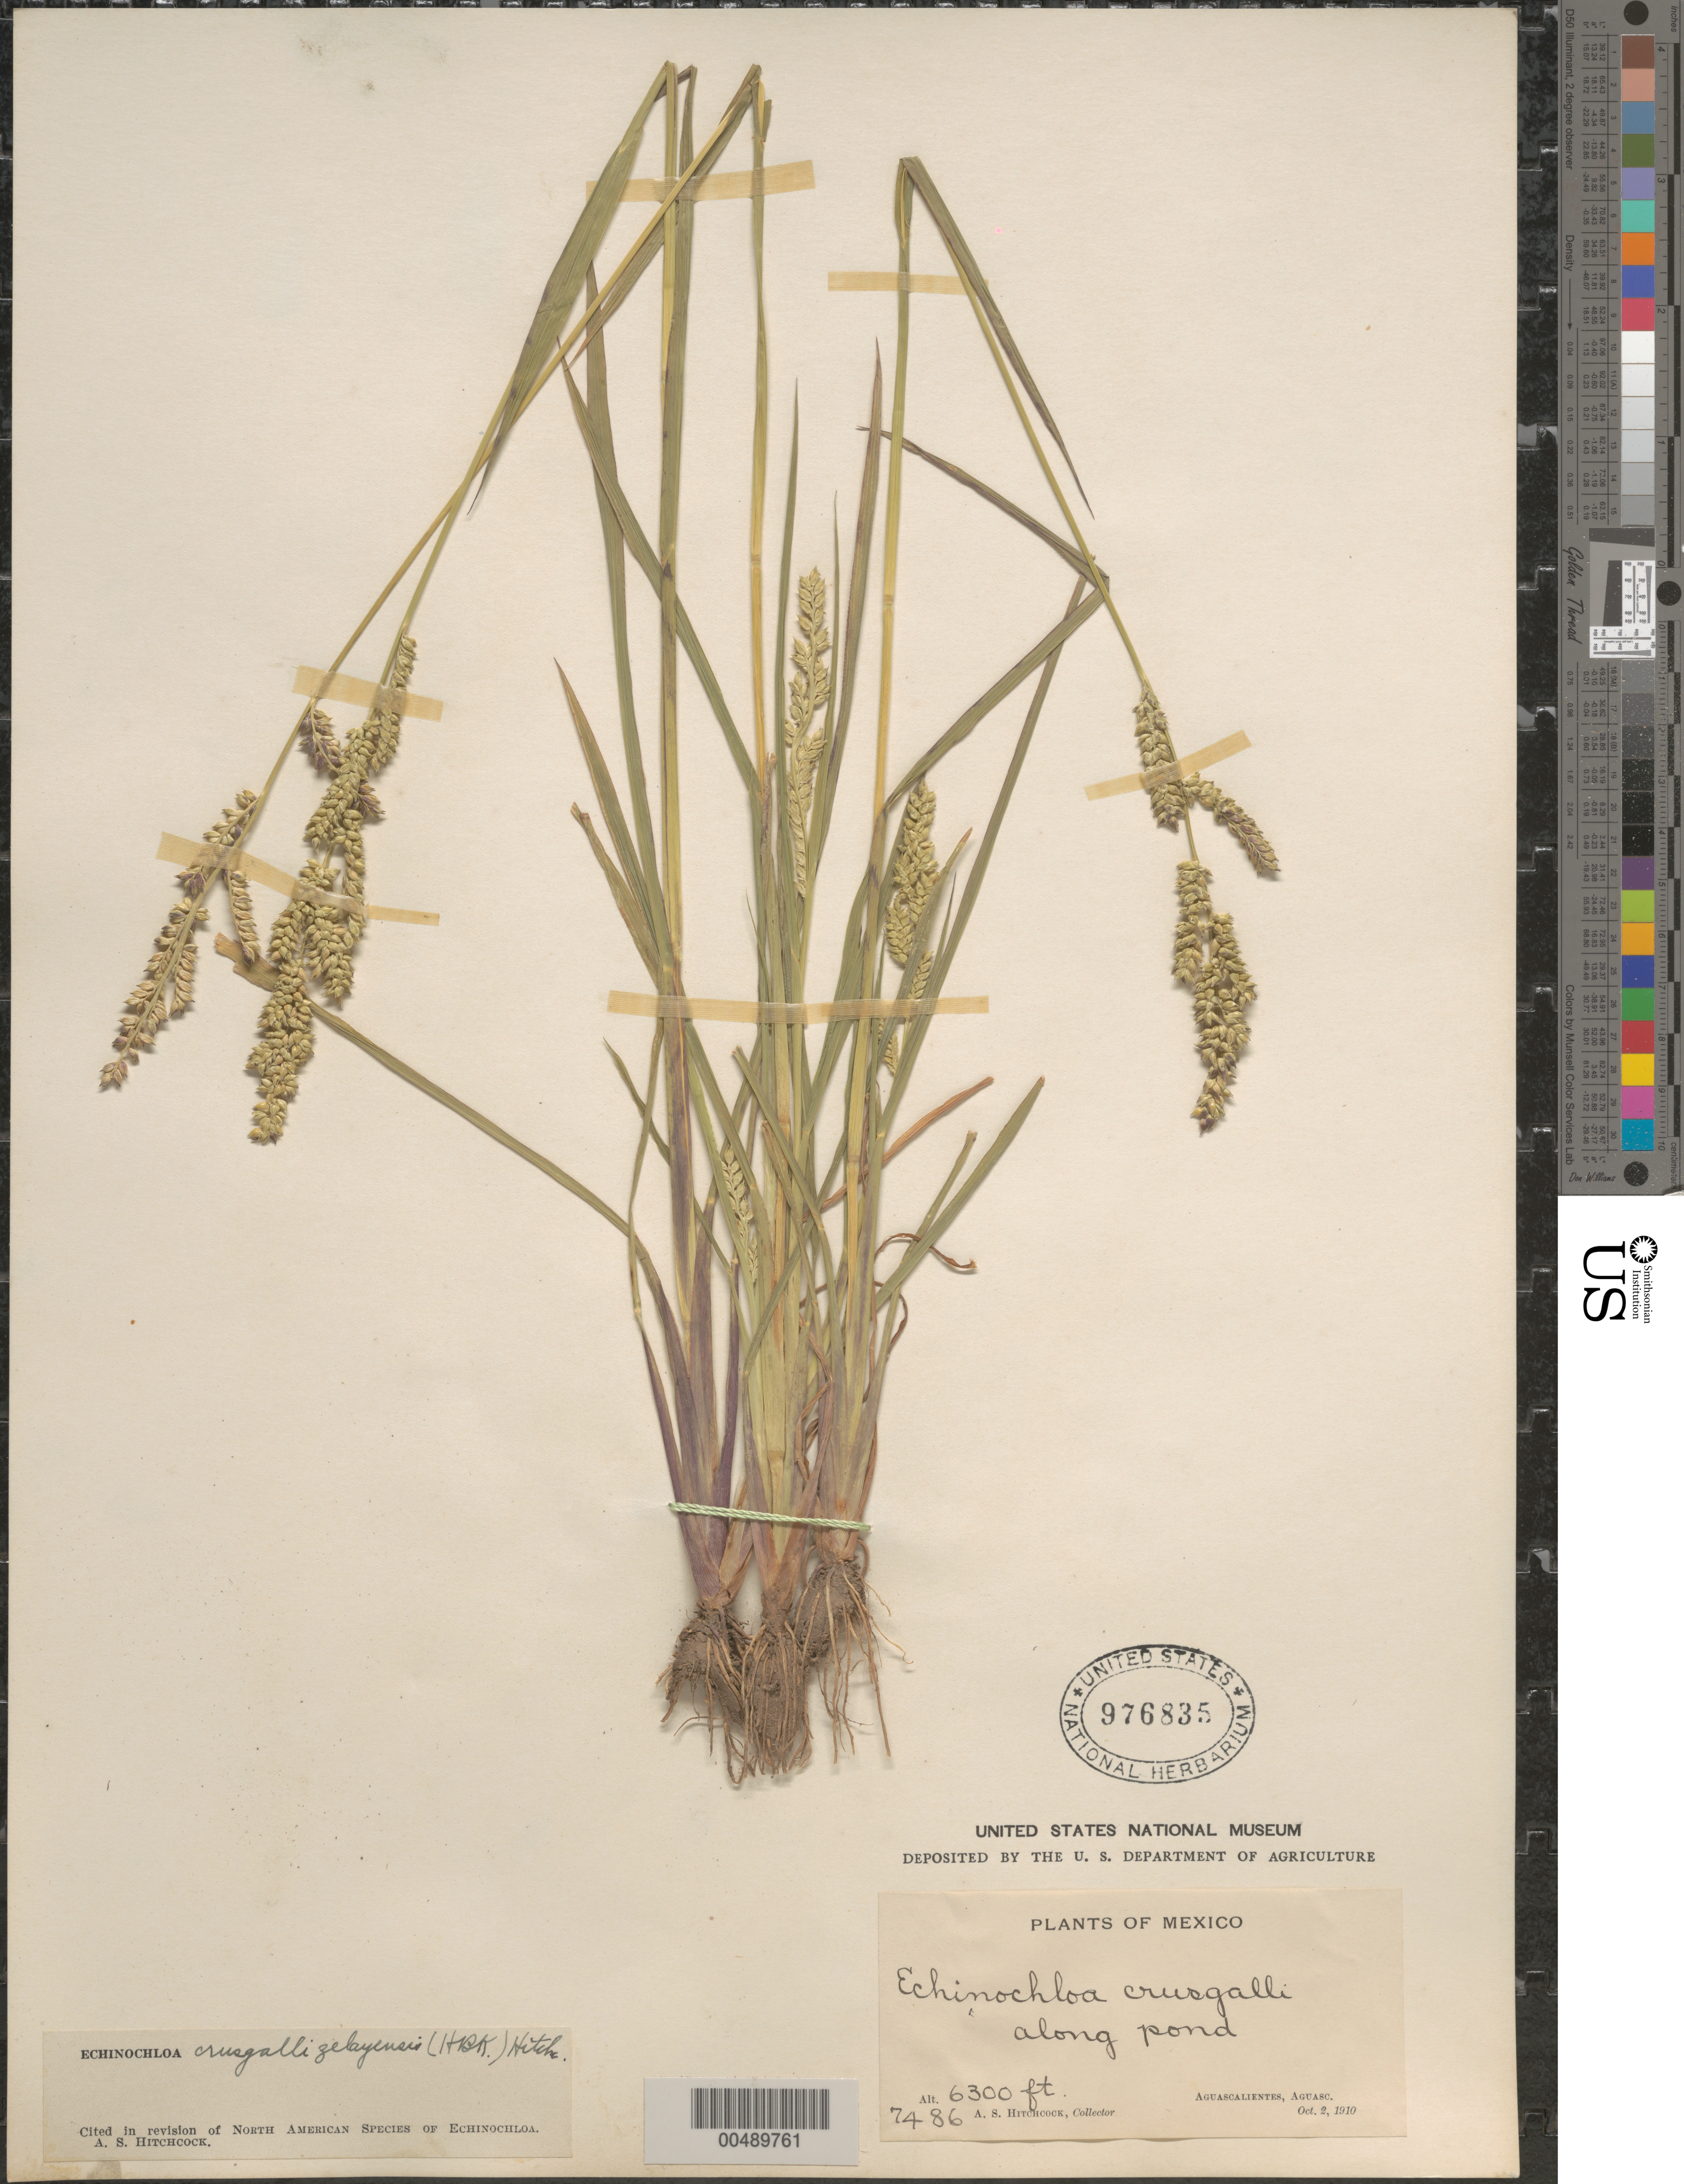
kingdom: Plantae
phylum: Tracheophyta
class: Liliopsida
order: Poales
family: Poaceae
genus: Echinochloa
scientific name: Echinochloa crus-galli var. zelayensis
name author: (Kunth) Hitchc.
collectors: A. S. Hitchcock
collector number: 7486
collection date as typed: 2 Oct 1910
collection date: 1910-10-02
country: Mexico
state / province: Aguascalientes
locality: Aguascalientes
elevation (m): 1920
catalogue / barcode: US 976835